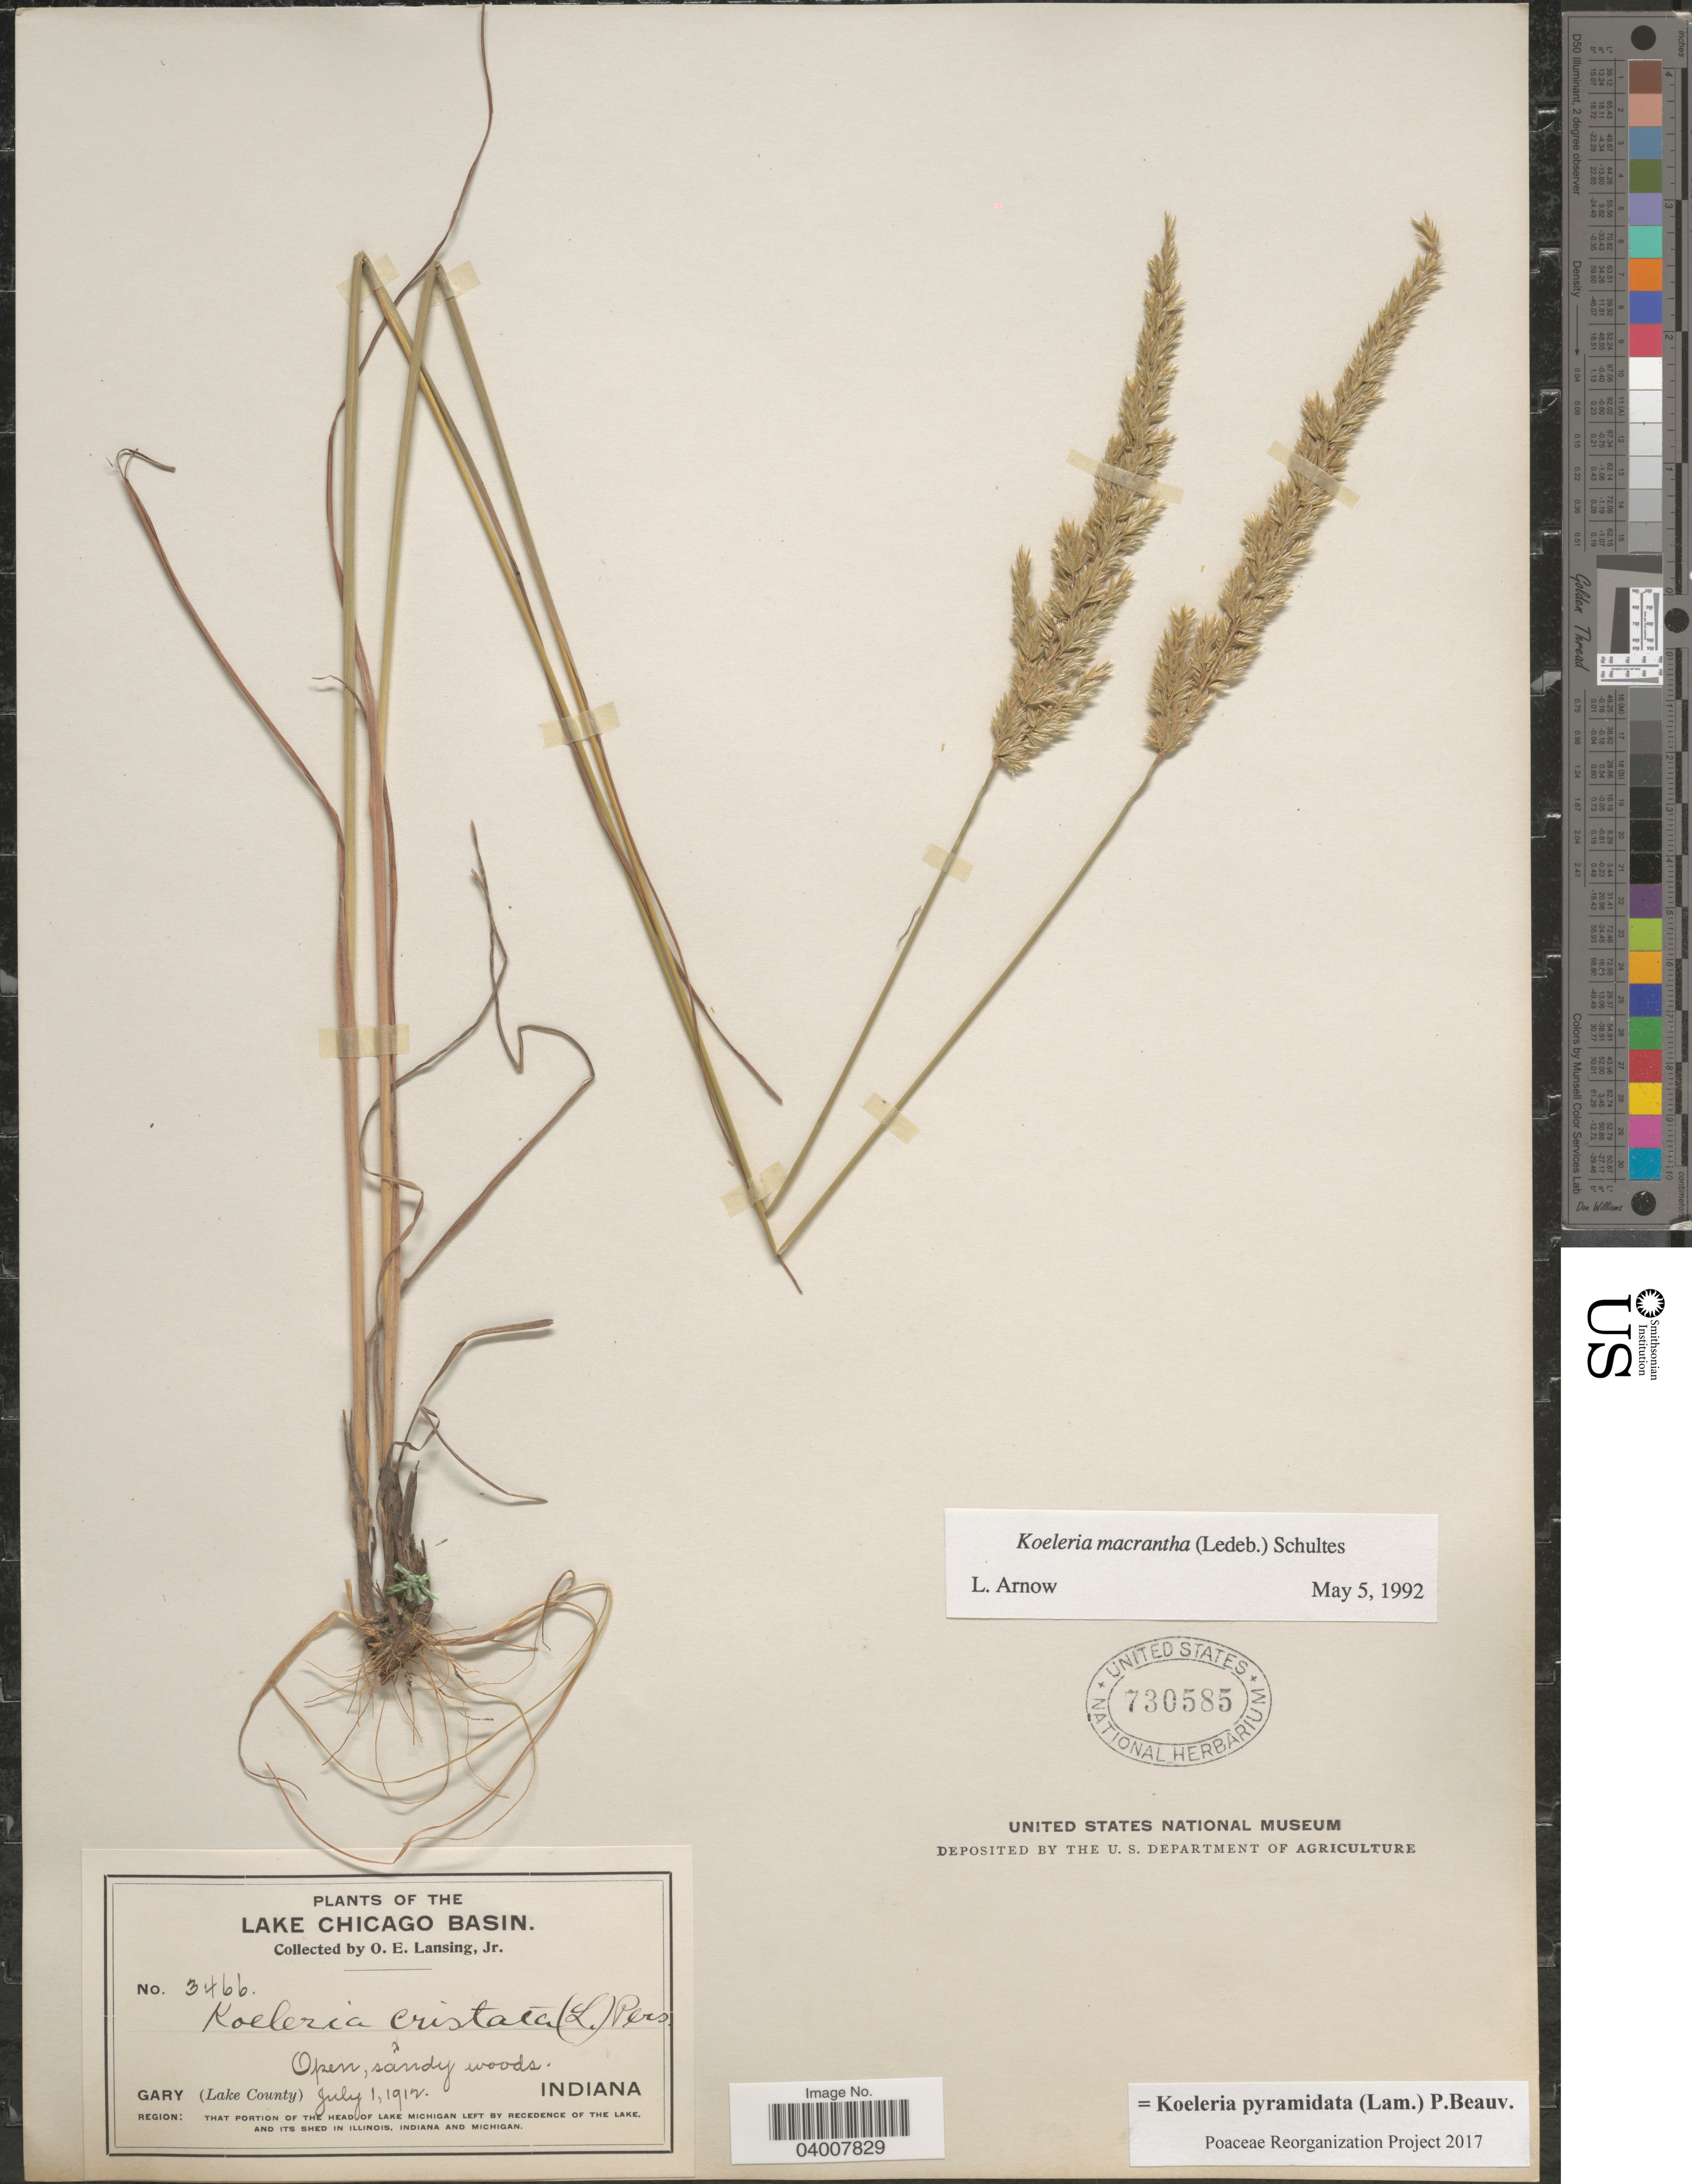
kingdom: Plantae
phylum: Tracheophyta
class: Liliopsida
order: Poales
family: Poaceae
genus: Koeleria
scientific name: Koeleria pyramidata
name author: (Lam.) P. Beauv.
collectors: O. Lansing Jr.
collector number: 3466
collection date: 1912-07-01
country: United States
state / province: Indiana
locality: Lake Chicago Basin. Gary (Lake County). Region: that portion of the head of Lake Michigan left by recedence of the lake.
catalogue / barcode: US 730585